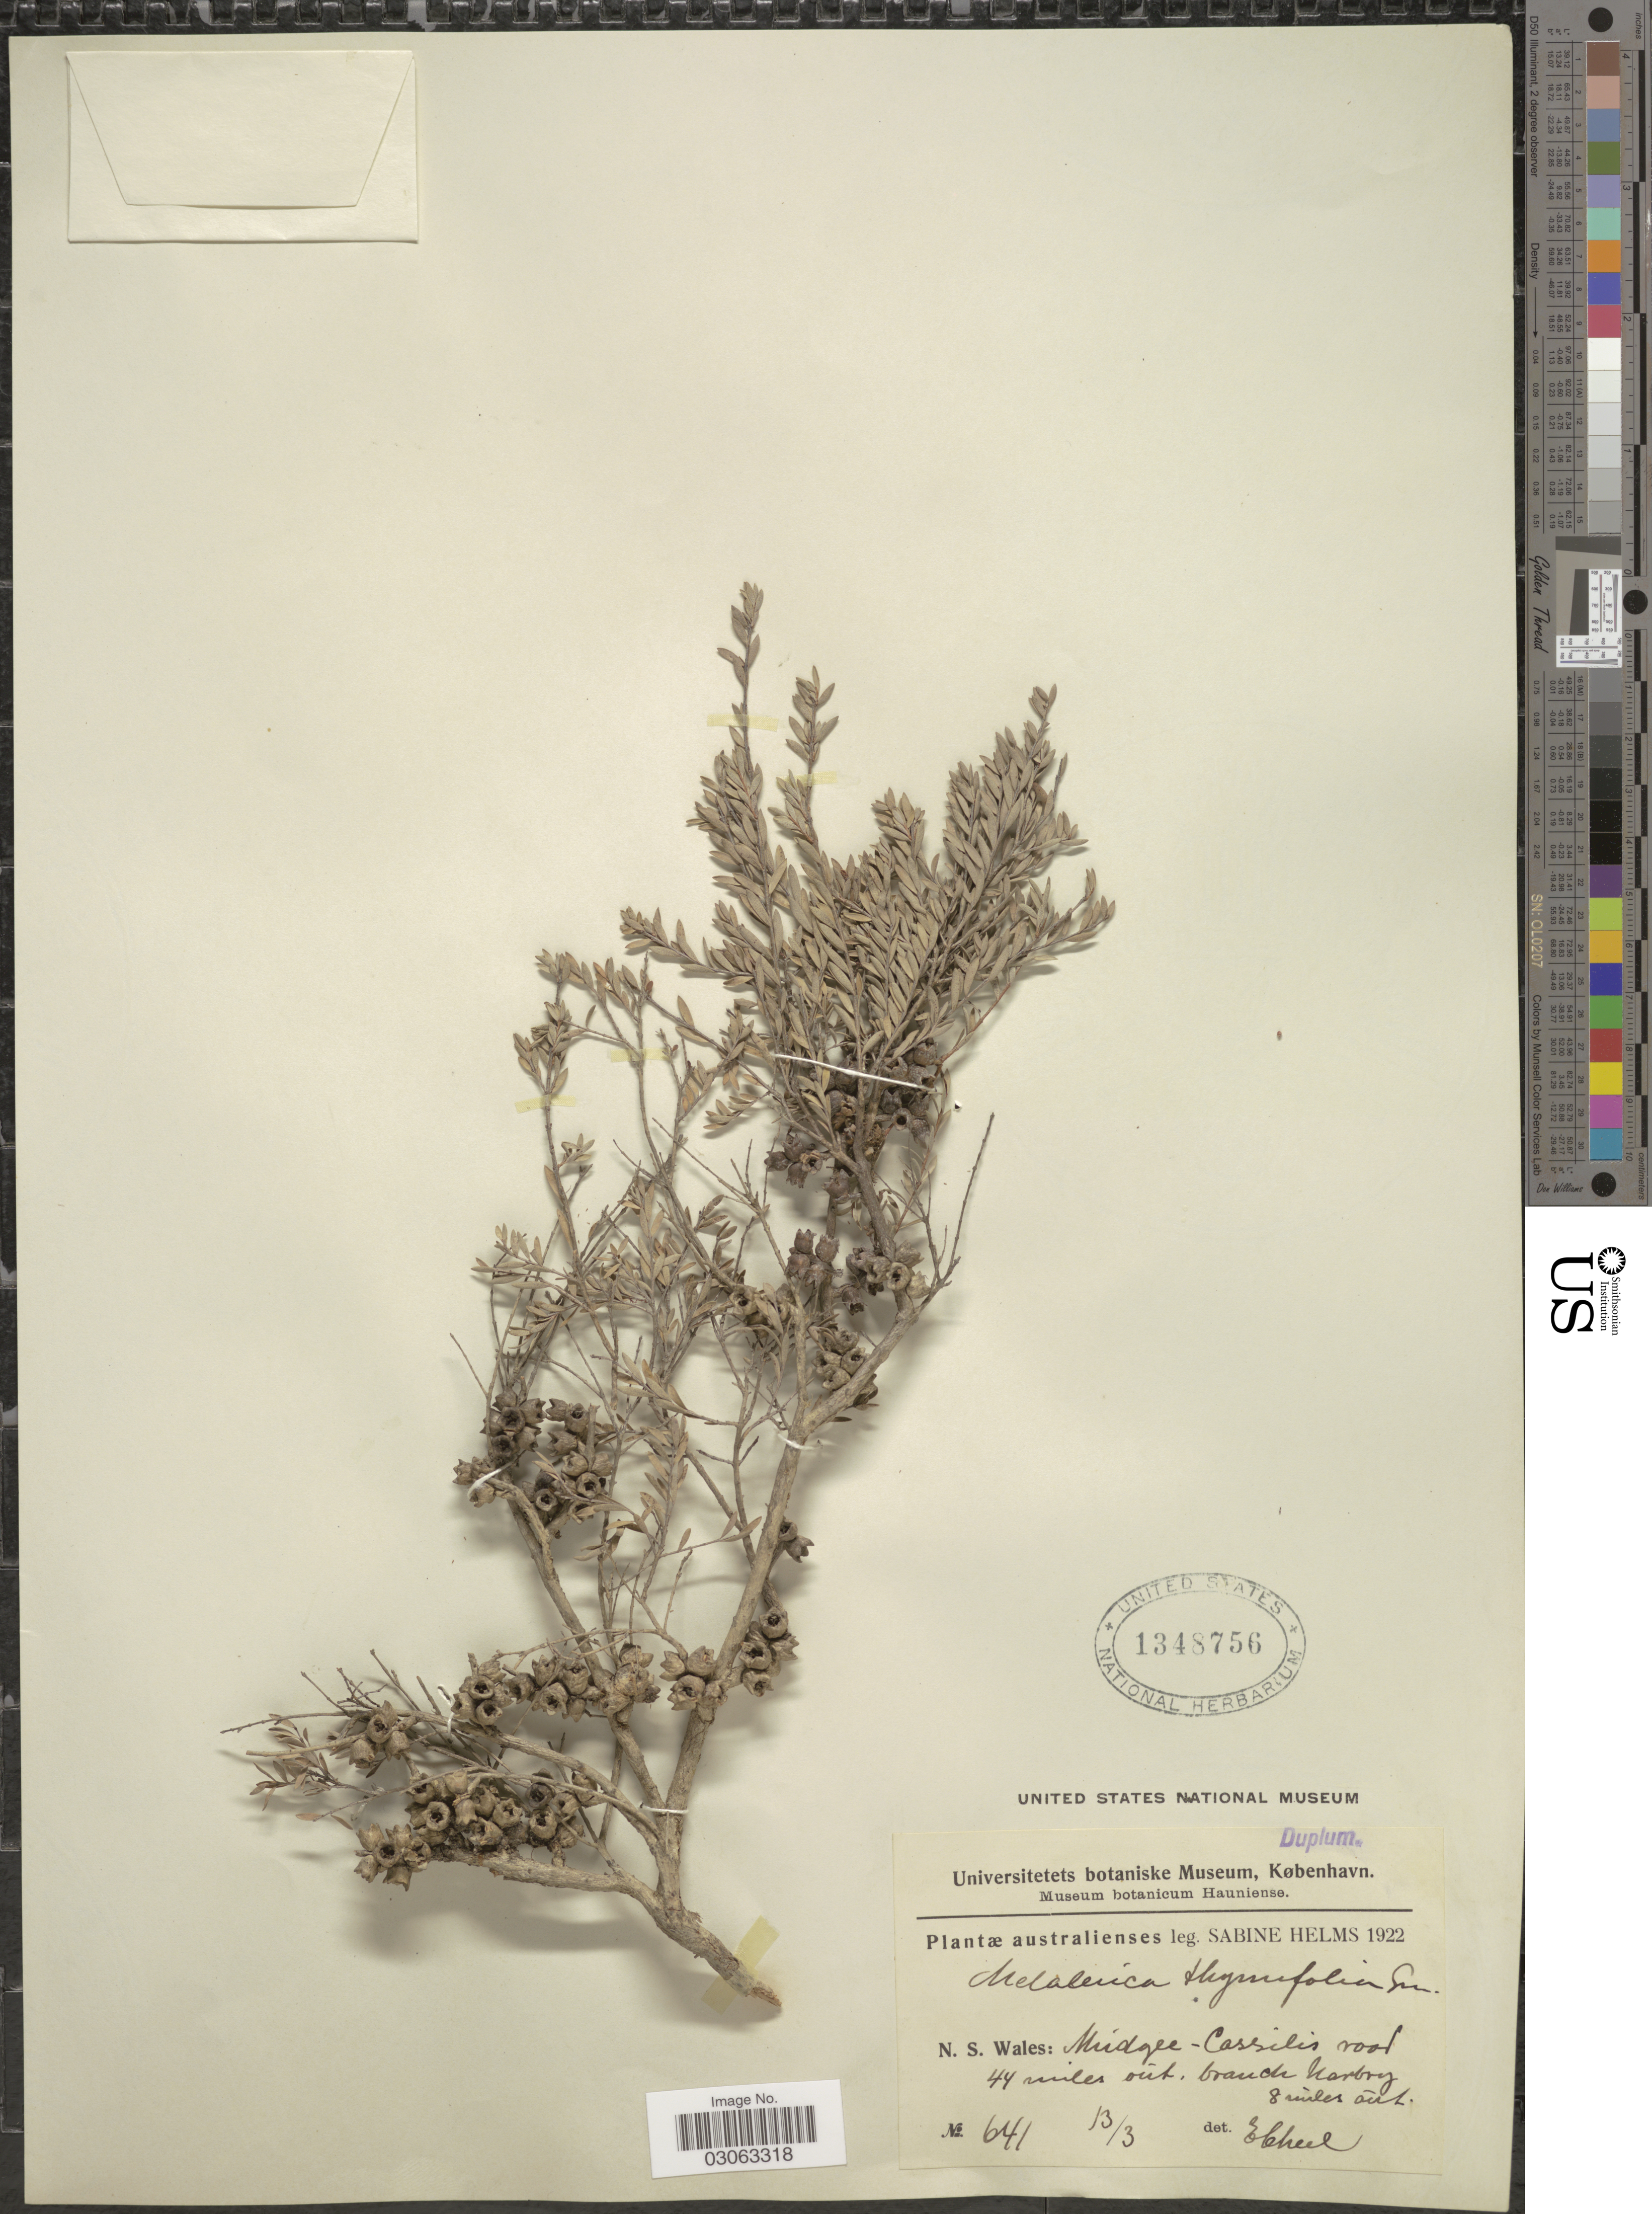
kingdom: Plantae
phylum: Tracheophyta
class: Magnoliopsida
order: Myrtales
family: Myrtaceae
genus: Melaleuca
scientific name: Melaleuca thymifolia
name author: L.S. Sm.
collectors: S. Helms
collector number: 641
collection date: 1922-03-13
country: Australia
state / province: New South Wales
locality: N. S. Wales: Mudgee - Cassilis road 44 miles out. Grande Harbog [interpreted] 8 miles out.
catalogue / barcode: US 1348756